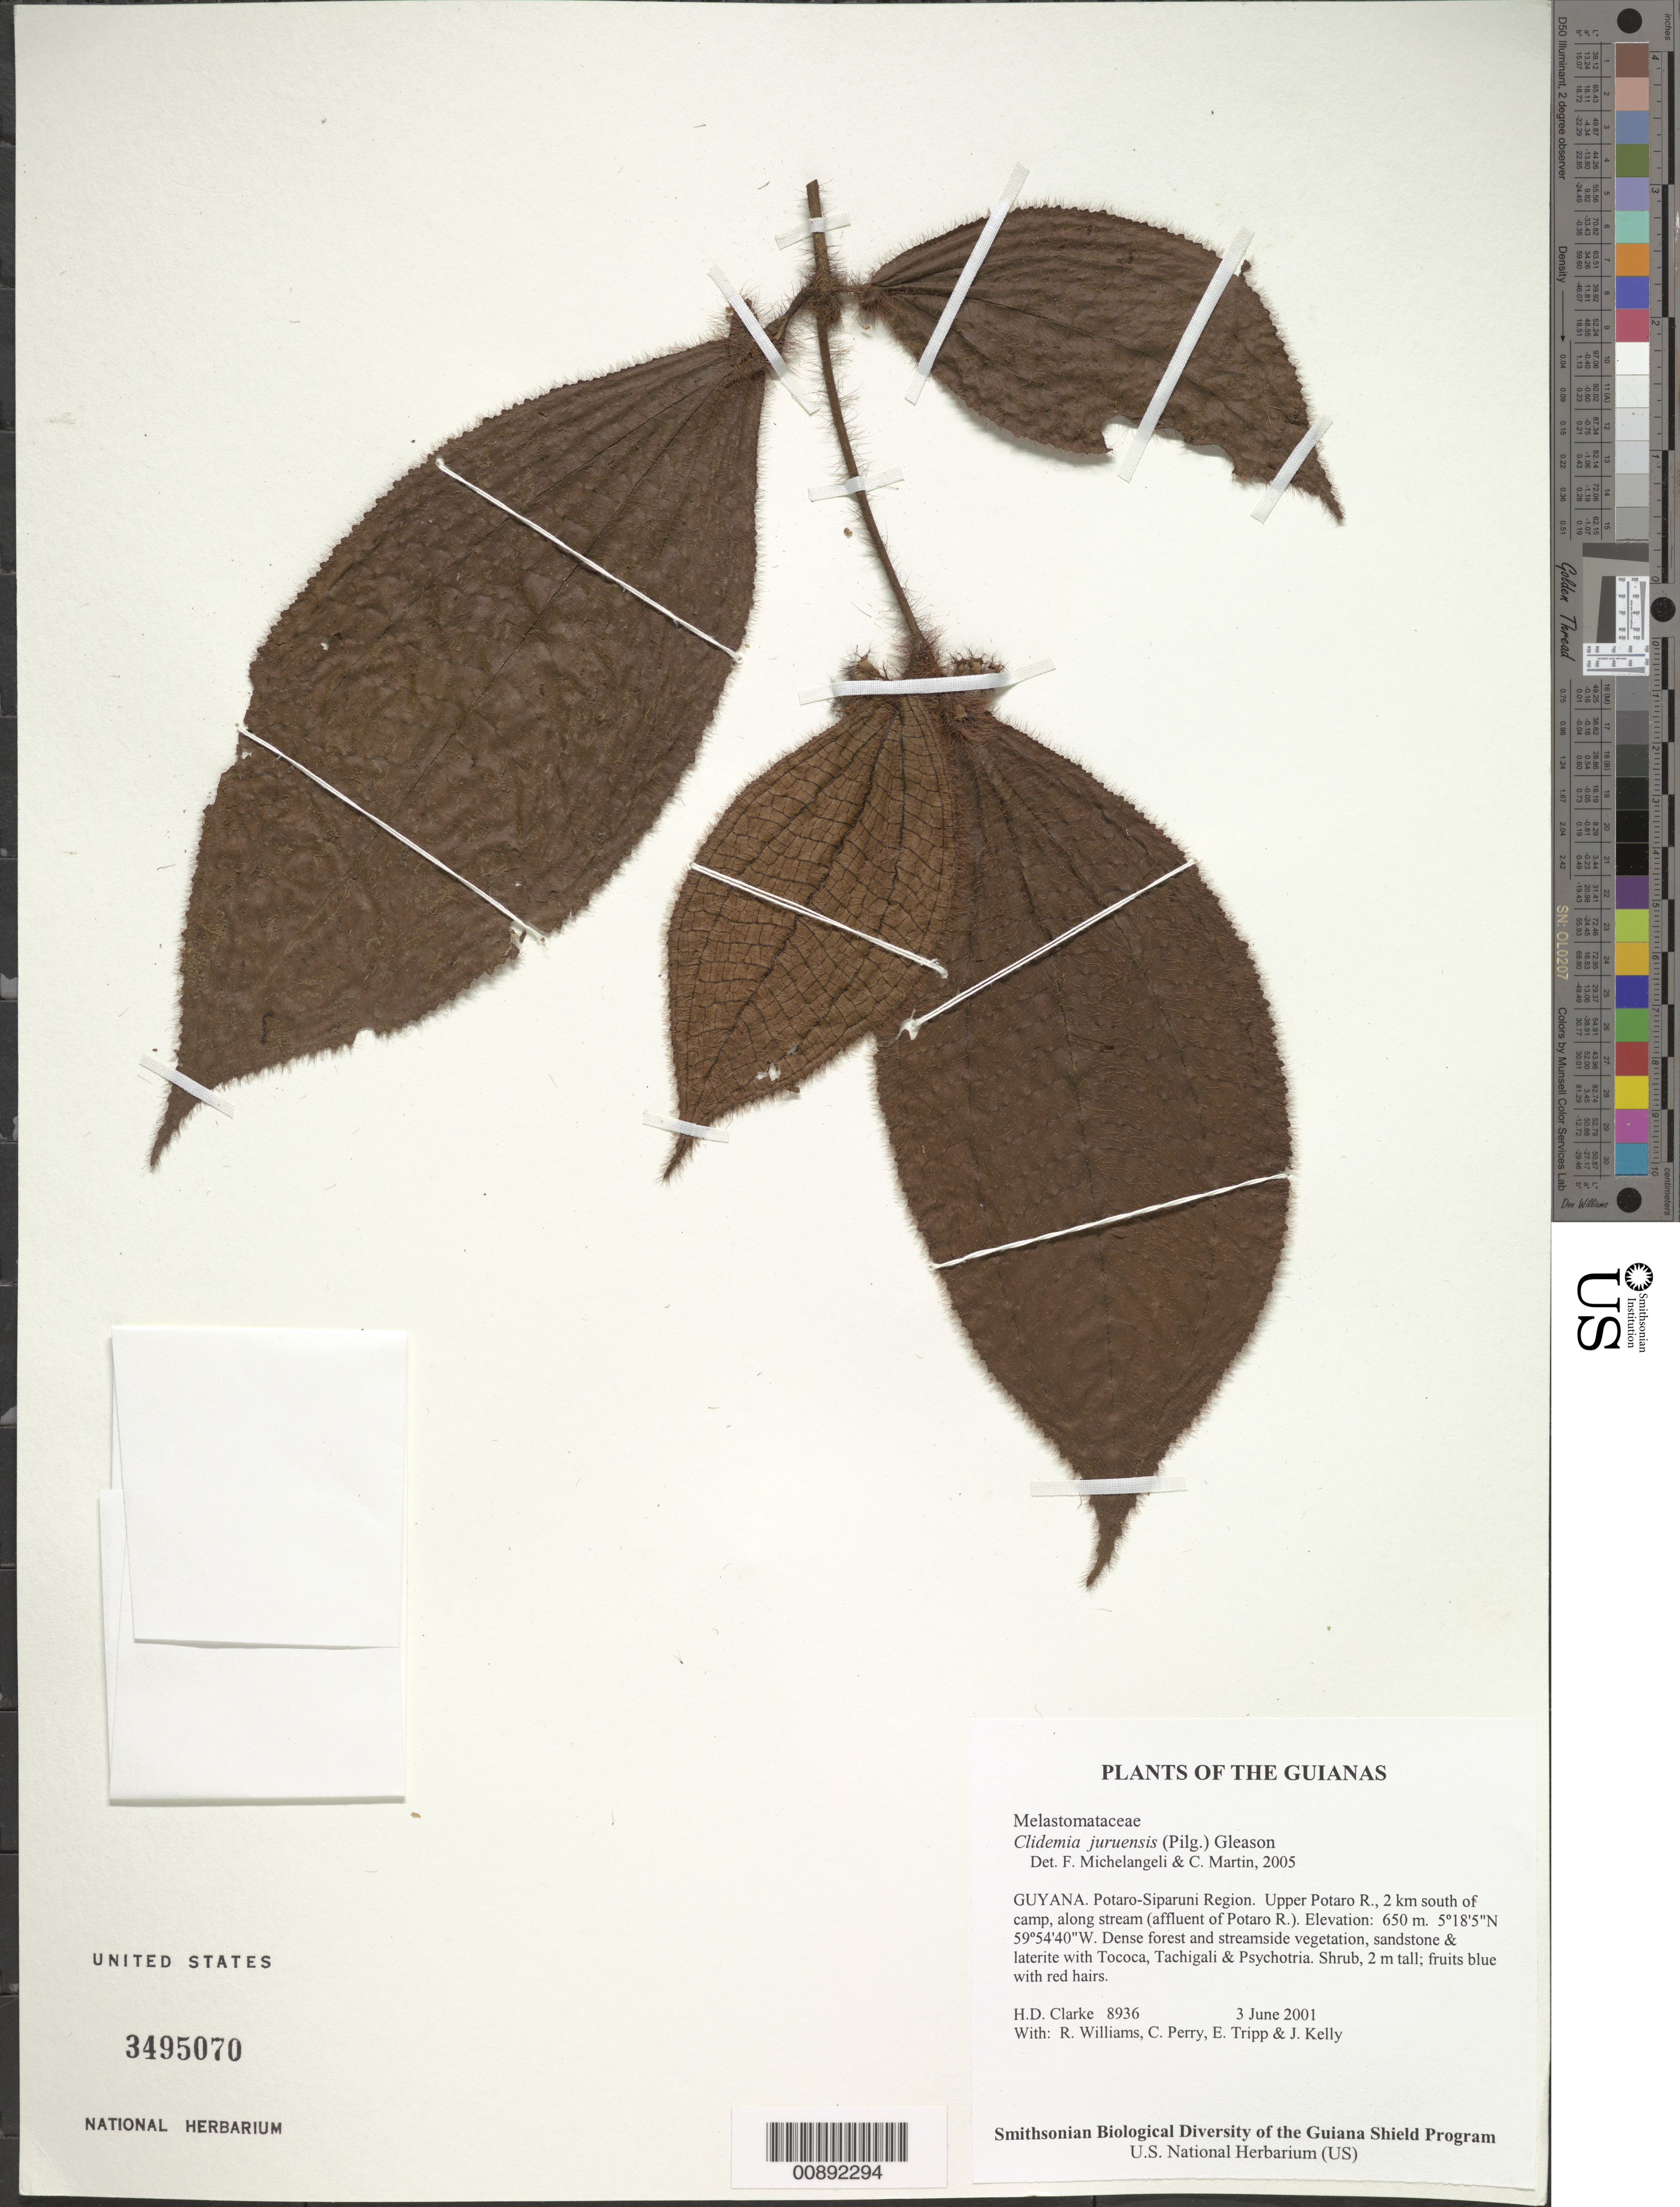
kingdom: Plantae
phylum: Tracheophyta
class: Magnoliopsida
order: Myrtales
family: Melastomataceae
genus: Clidemia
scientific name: Clidemia juruensis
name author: (Pilg.) Gleason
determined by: Michelangeli, F. A.; Martin, C.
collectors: H. D. Clarke, R. Williams, C. Perry, E. Tripp & J. Kelly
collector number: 8936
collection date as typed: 3 June 2001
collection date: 2001-06-03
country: Guyana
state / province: Potaro-Siparuni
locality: Upper Potaro R., 2 km south of camp, along stream (affluent of Potaro R.)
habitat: Dense forest and streamside vegetation, sandstone & laterite with Tococa, Tachigali & Psychotria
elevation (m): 650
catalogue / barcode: US 3495070